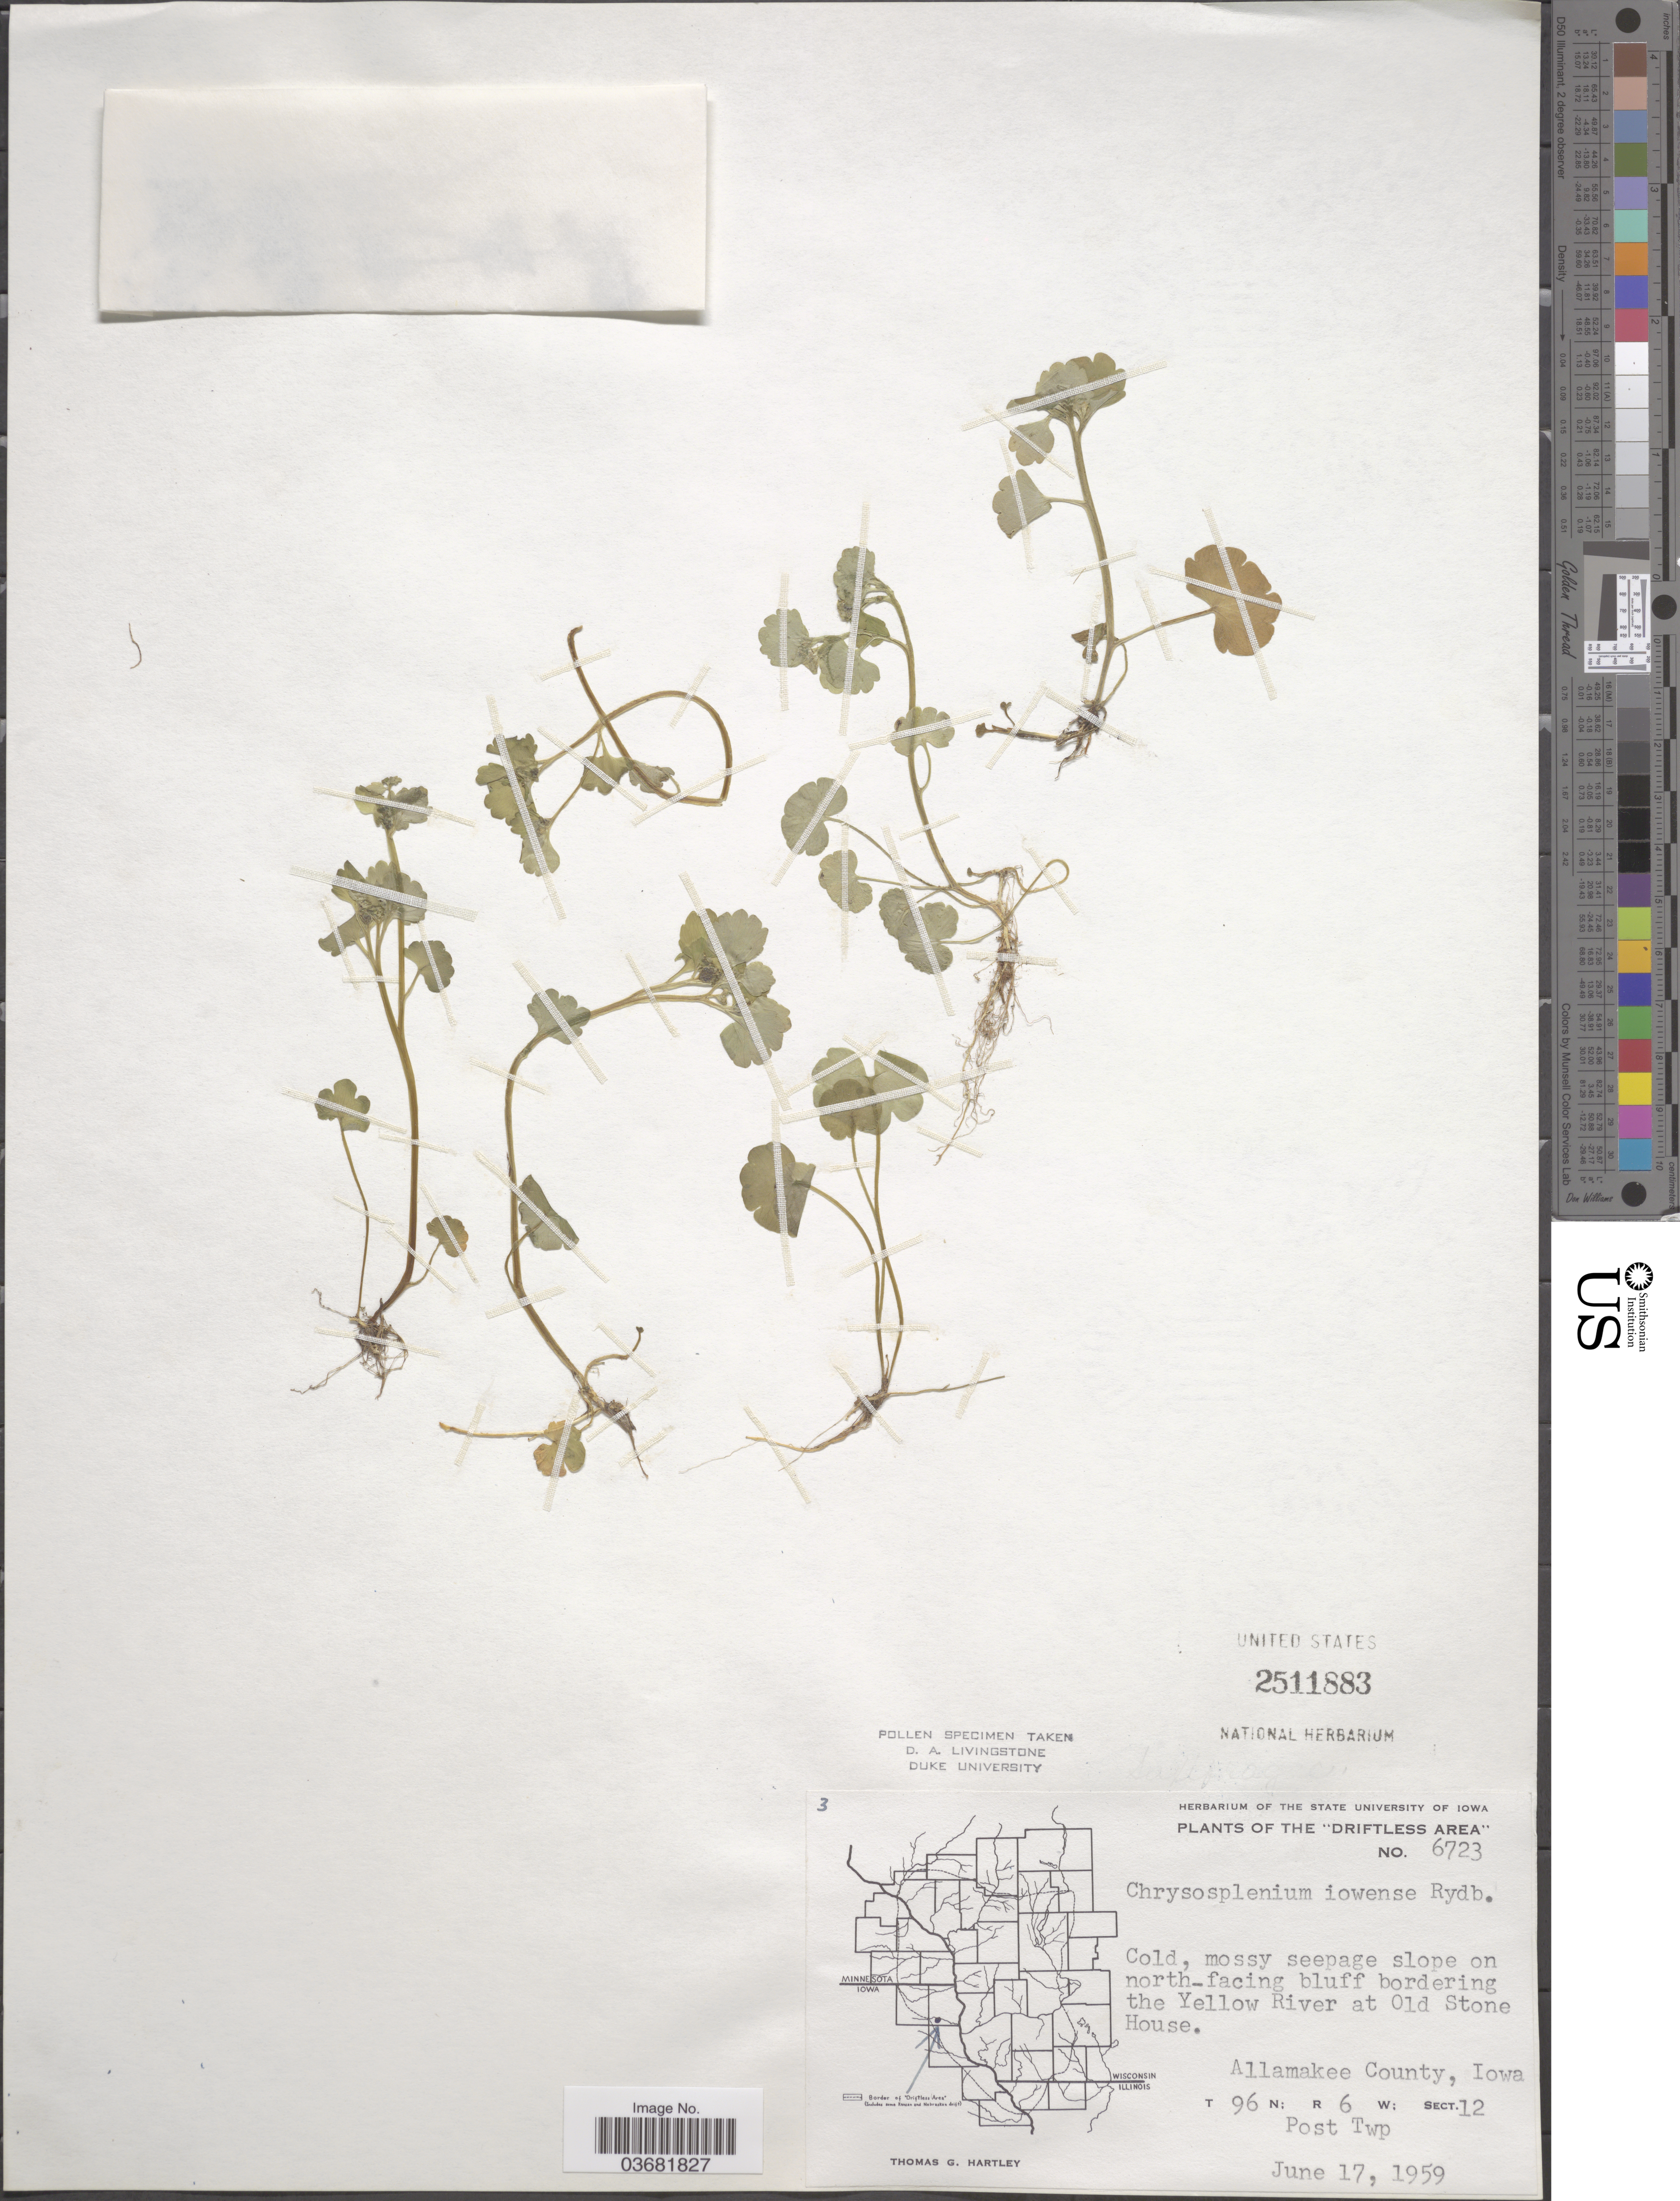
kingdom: Plantae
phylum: Tracheophyta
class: Magnoliopsida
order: Saxifragales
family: Saxifragaceae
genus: Chrysosplenium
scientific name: Chrysosplenium iowense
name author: Rydb.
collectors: T. G. Hartley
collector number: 6723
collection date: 1959-06-17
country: United States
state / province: Iowa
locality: The "Driftless Area". Cold, mossy seepage slope on north-facing bluff bordering the Yellow River at Old Stone House. Allamakee County. T 96 N; R 6 W; Sect.12. Post Twp.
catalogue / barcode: US 2511883